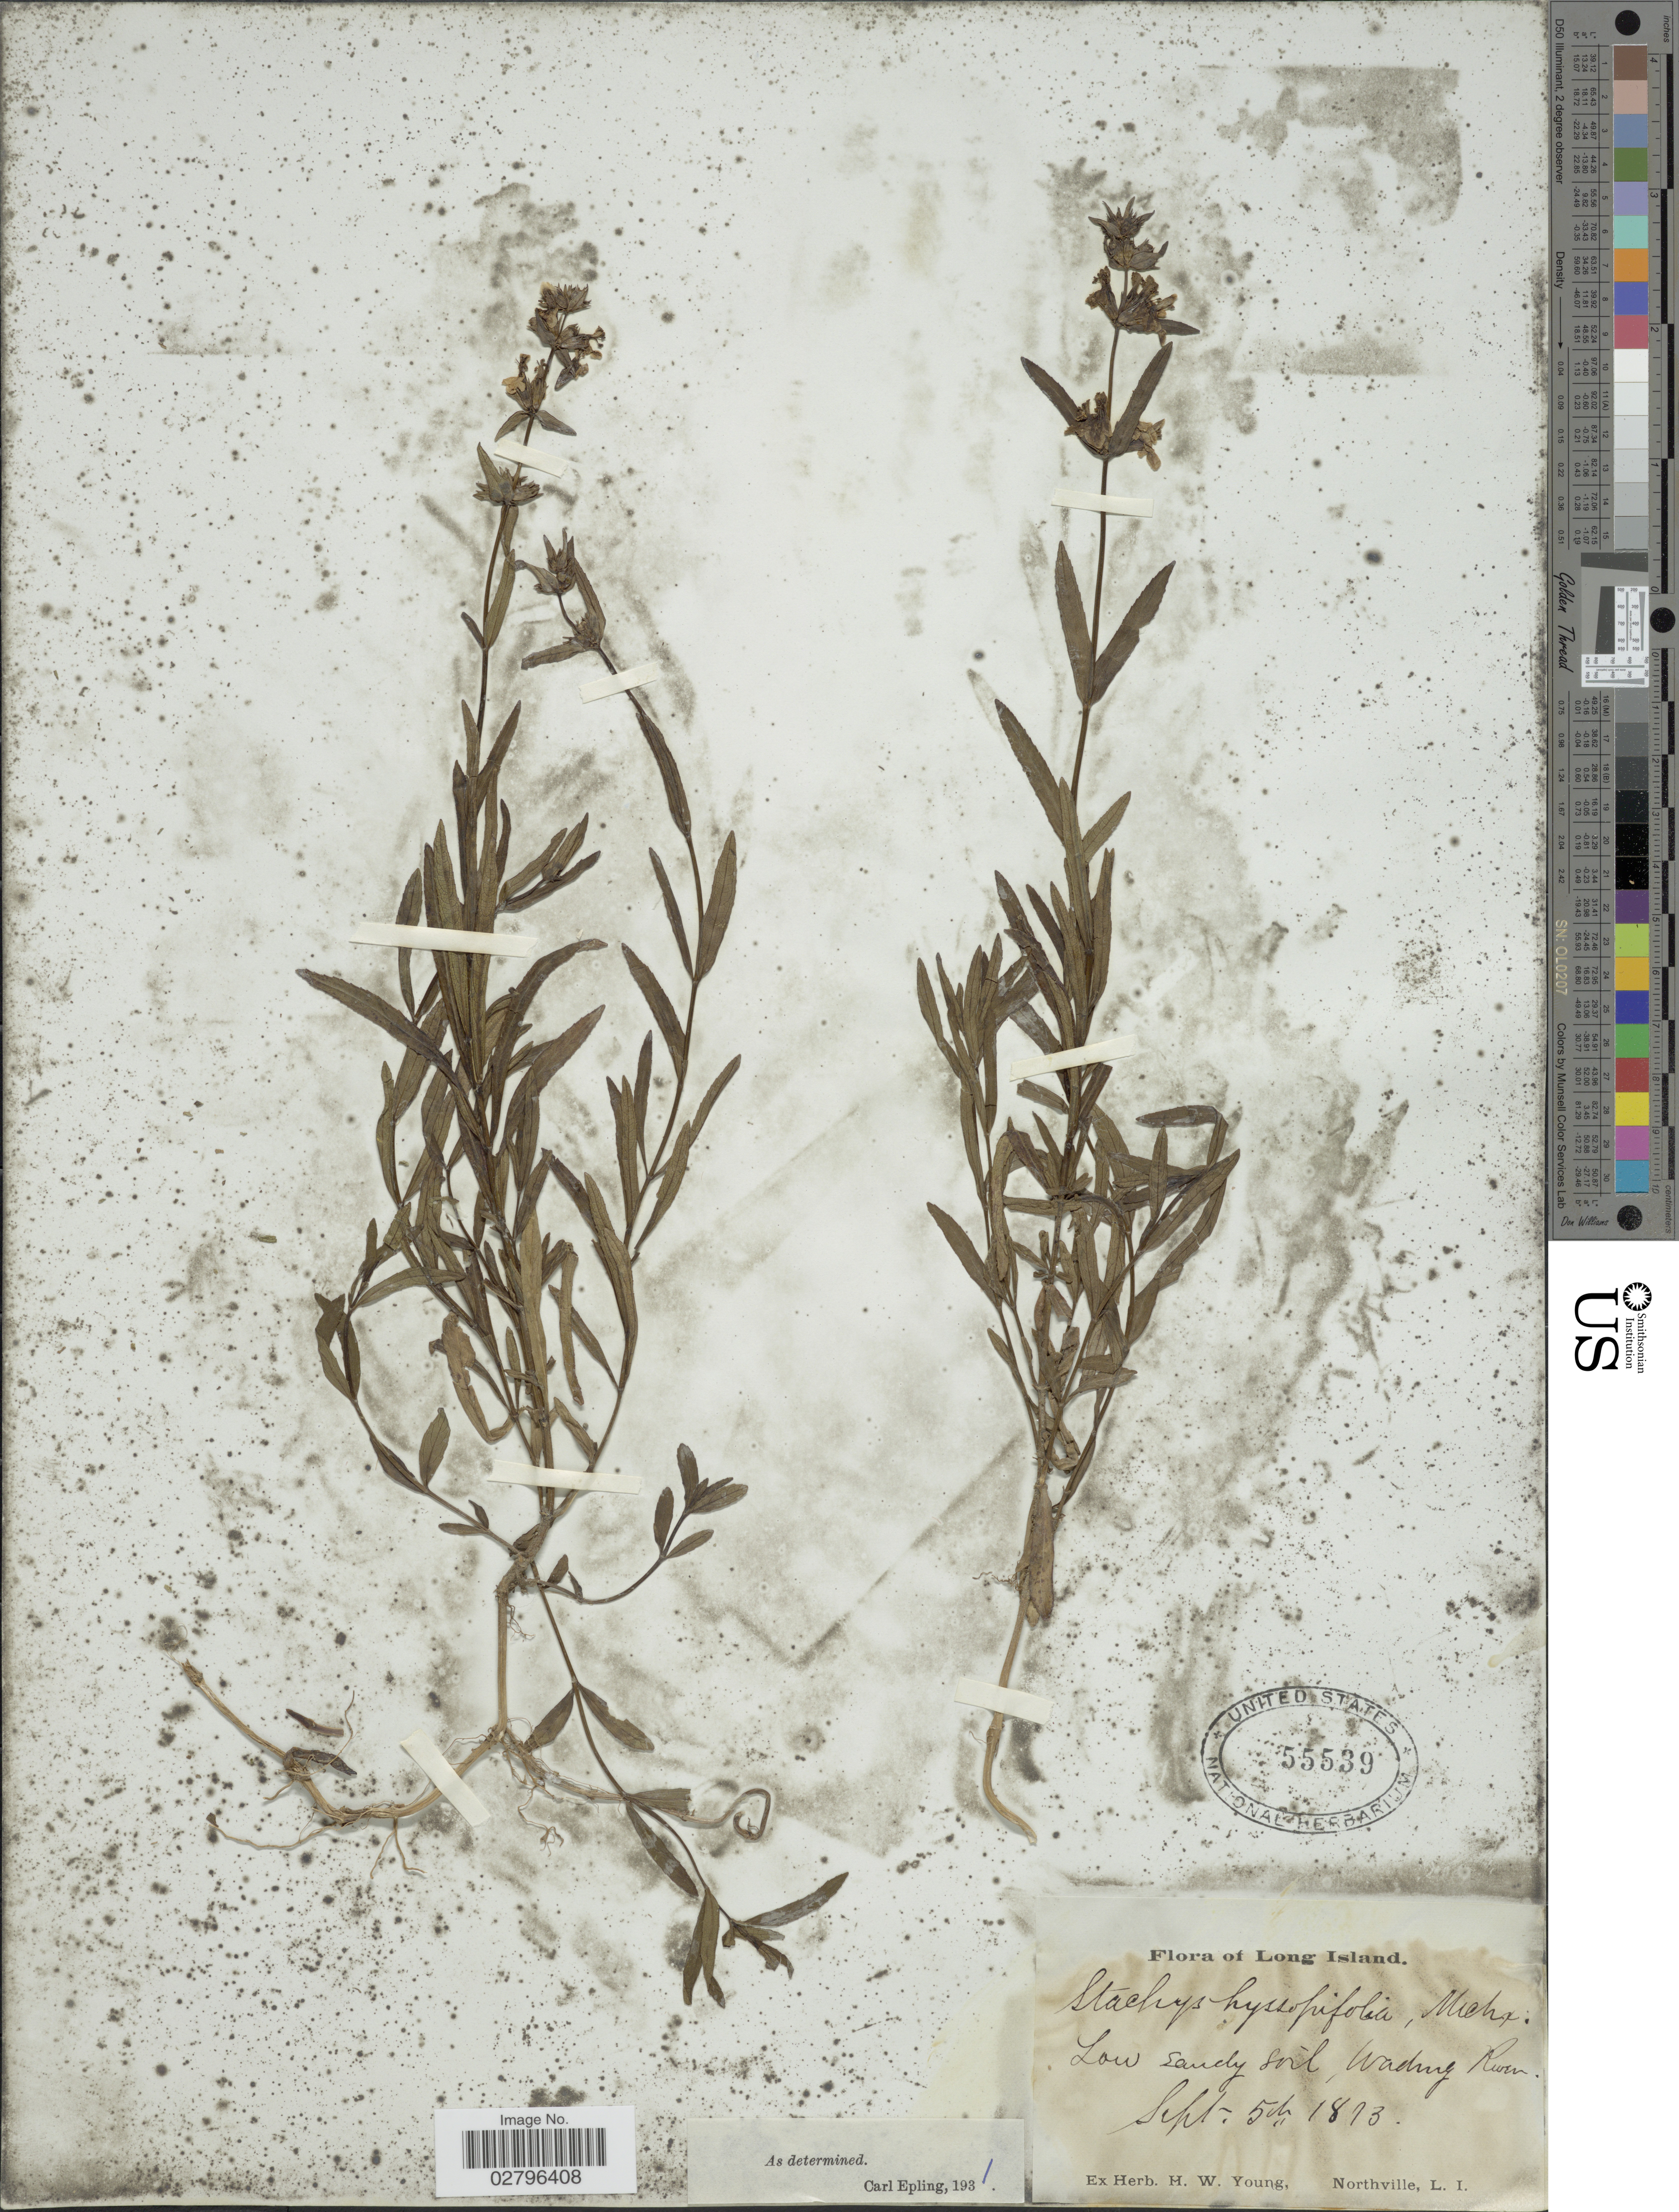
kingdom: Plantae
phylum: Tracheophyta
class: Magnoliopsida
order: Lamiales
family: Lamiaceae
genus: Stachys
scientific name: Stachys hyssopifolia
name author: Michx.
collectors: ex herb. H.W. Young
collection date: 1873-09-05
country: United States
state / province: New York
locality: Long Island. Wading River.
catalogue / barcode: US 55539